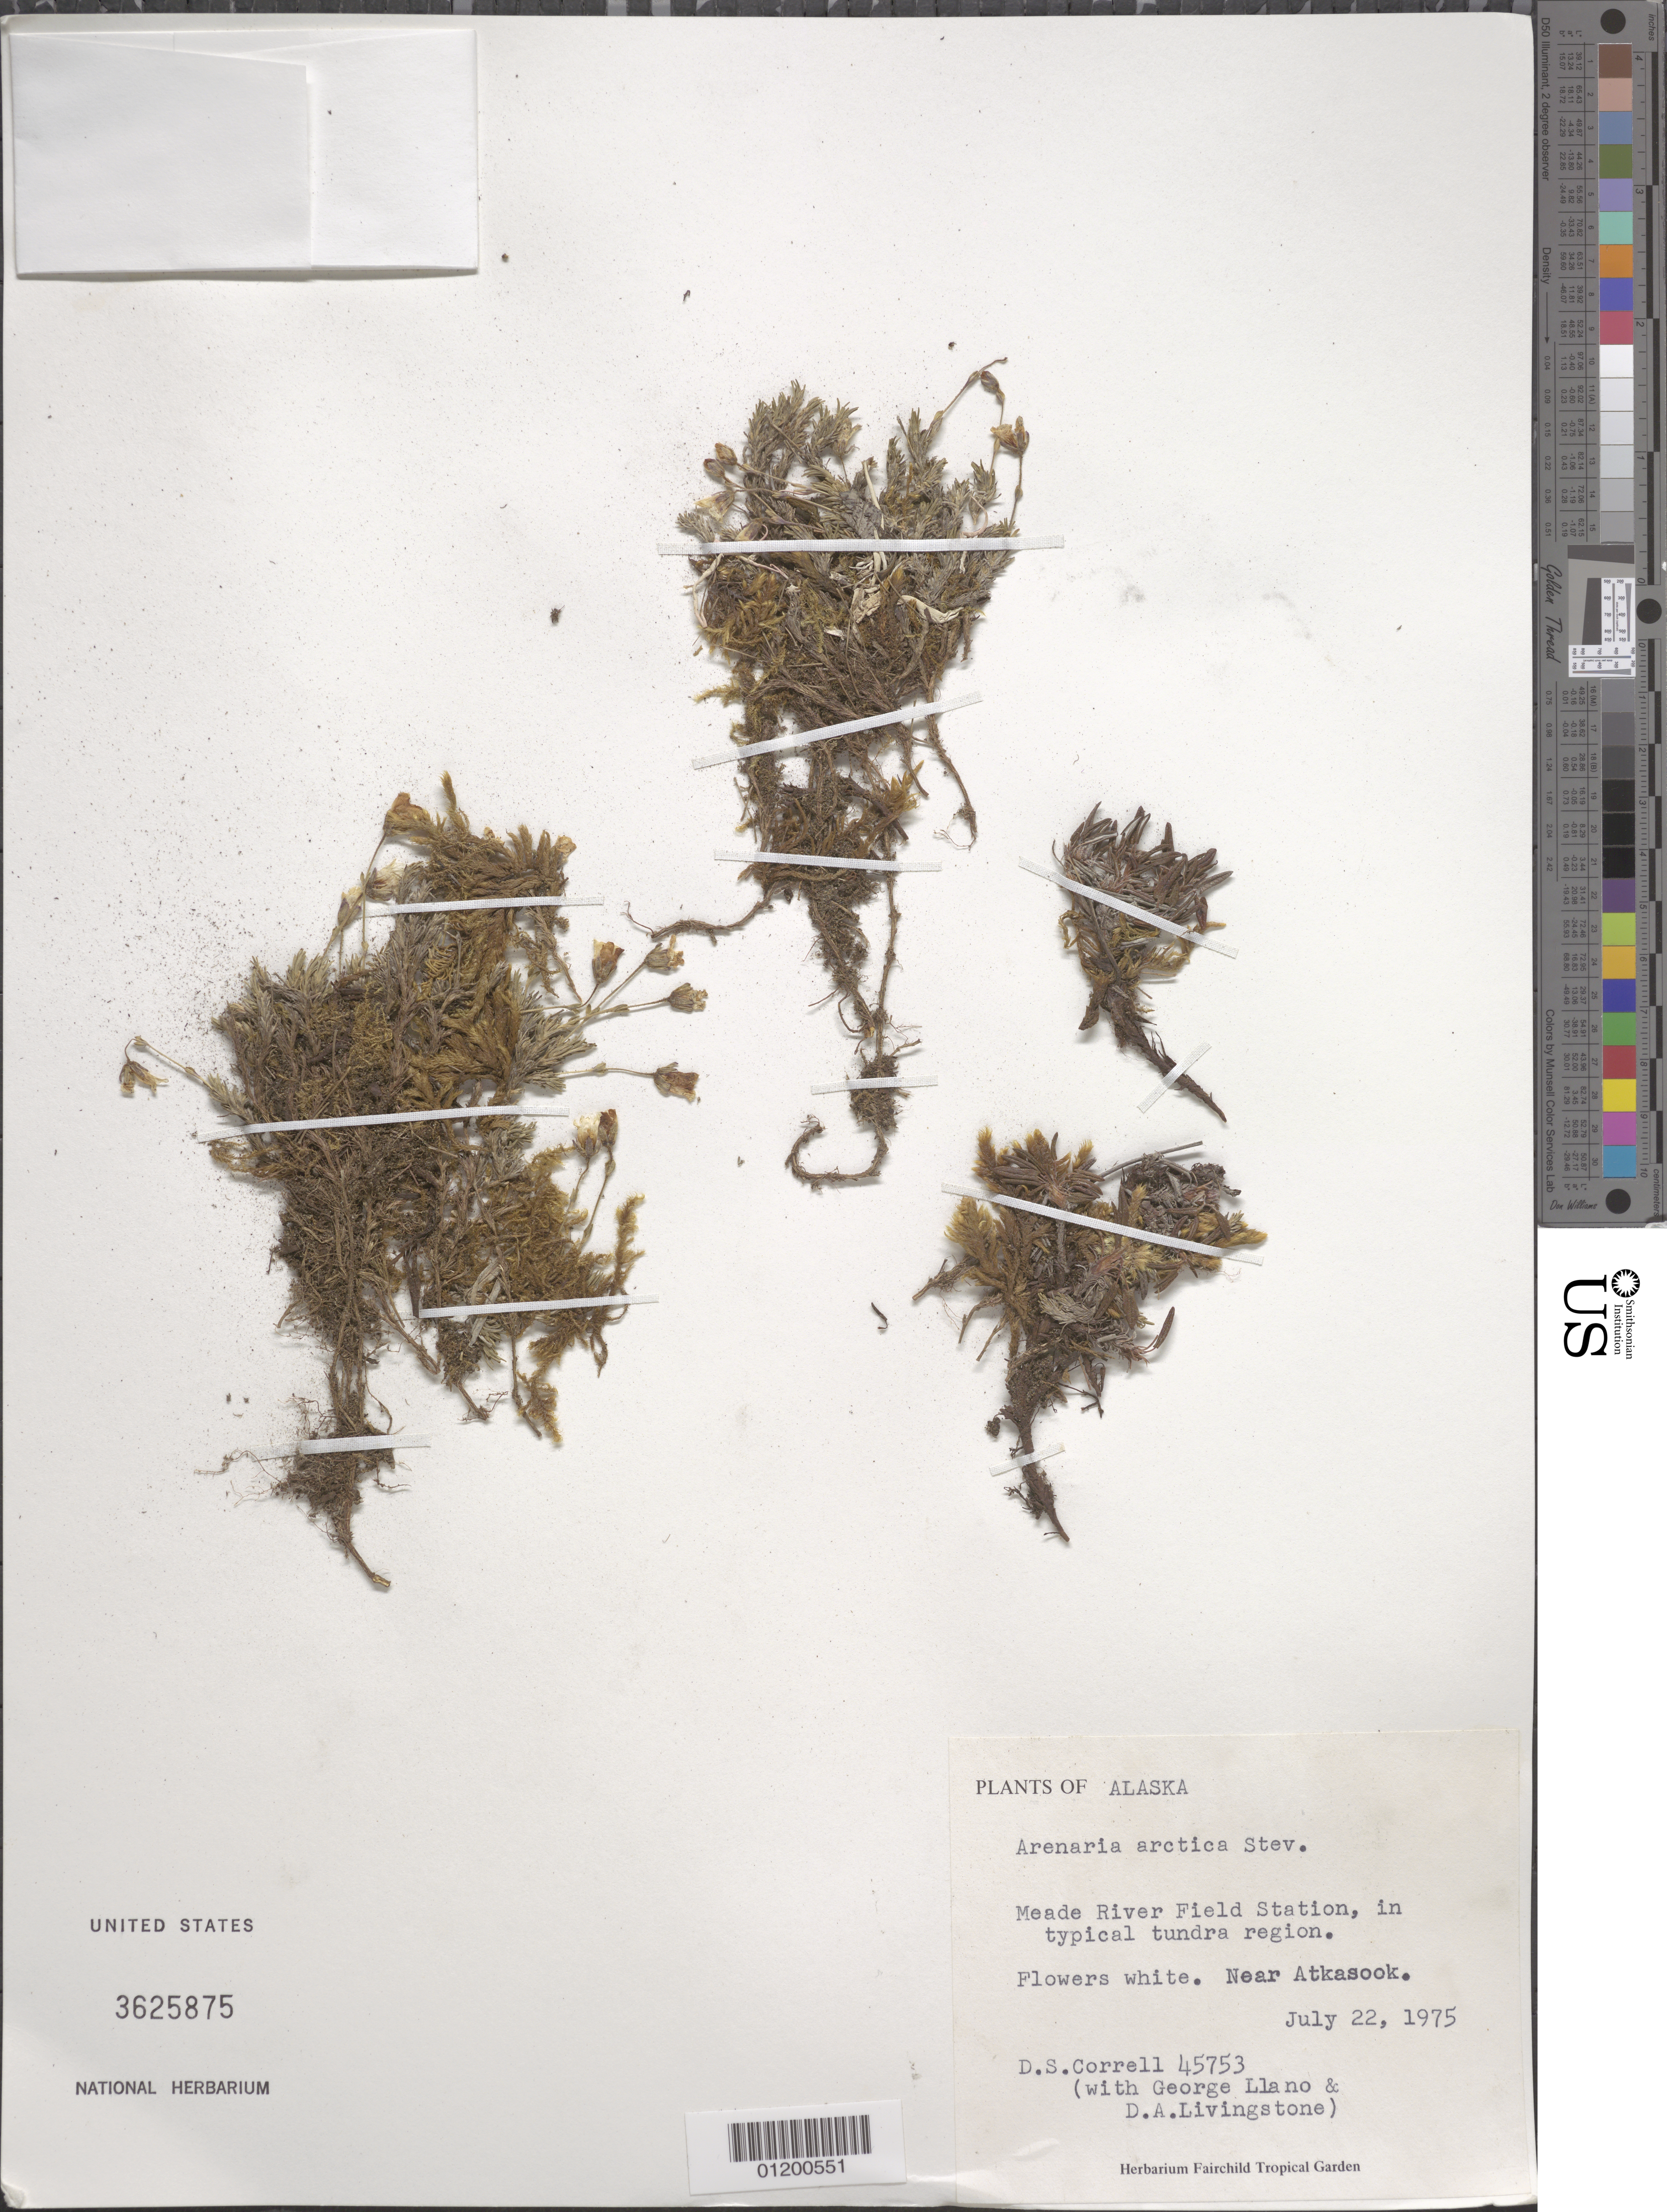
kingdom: Plantae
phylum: Tracheophyta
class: Magnoliopsida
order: Caryophyllales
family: Caryophyllaceae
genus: Cherleria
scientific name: Cherleria arctica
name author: (Steven ex Ser.) A.J. Moore & Dillenb.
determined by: Strong, M. T., (US), Smithsonian Institution - National Museum of Natural History (UNITED STATES)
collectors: D. S. Correll, G. Llano & D. Livingstone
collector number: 45753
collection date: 1975-07-22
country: United States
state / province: Alaska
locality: Meade River Field Station, in typical tundra region. Near Atkasook.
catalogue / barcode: US 3625875